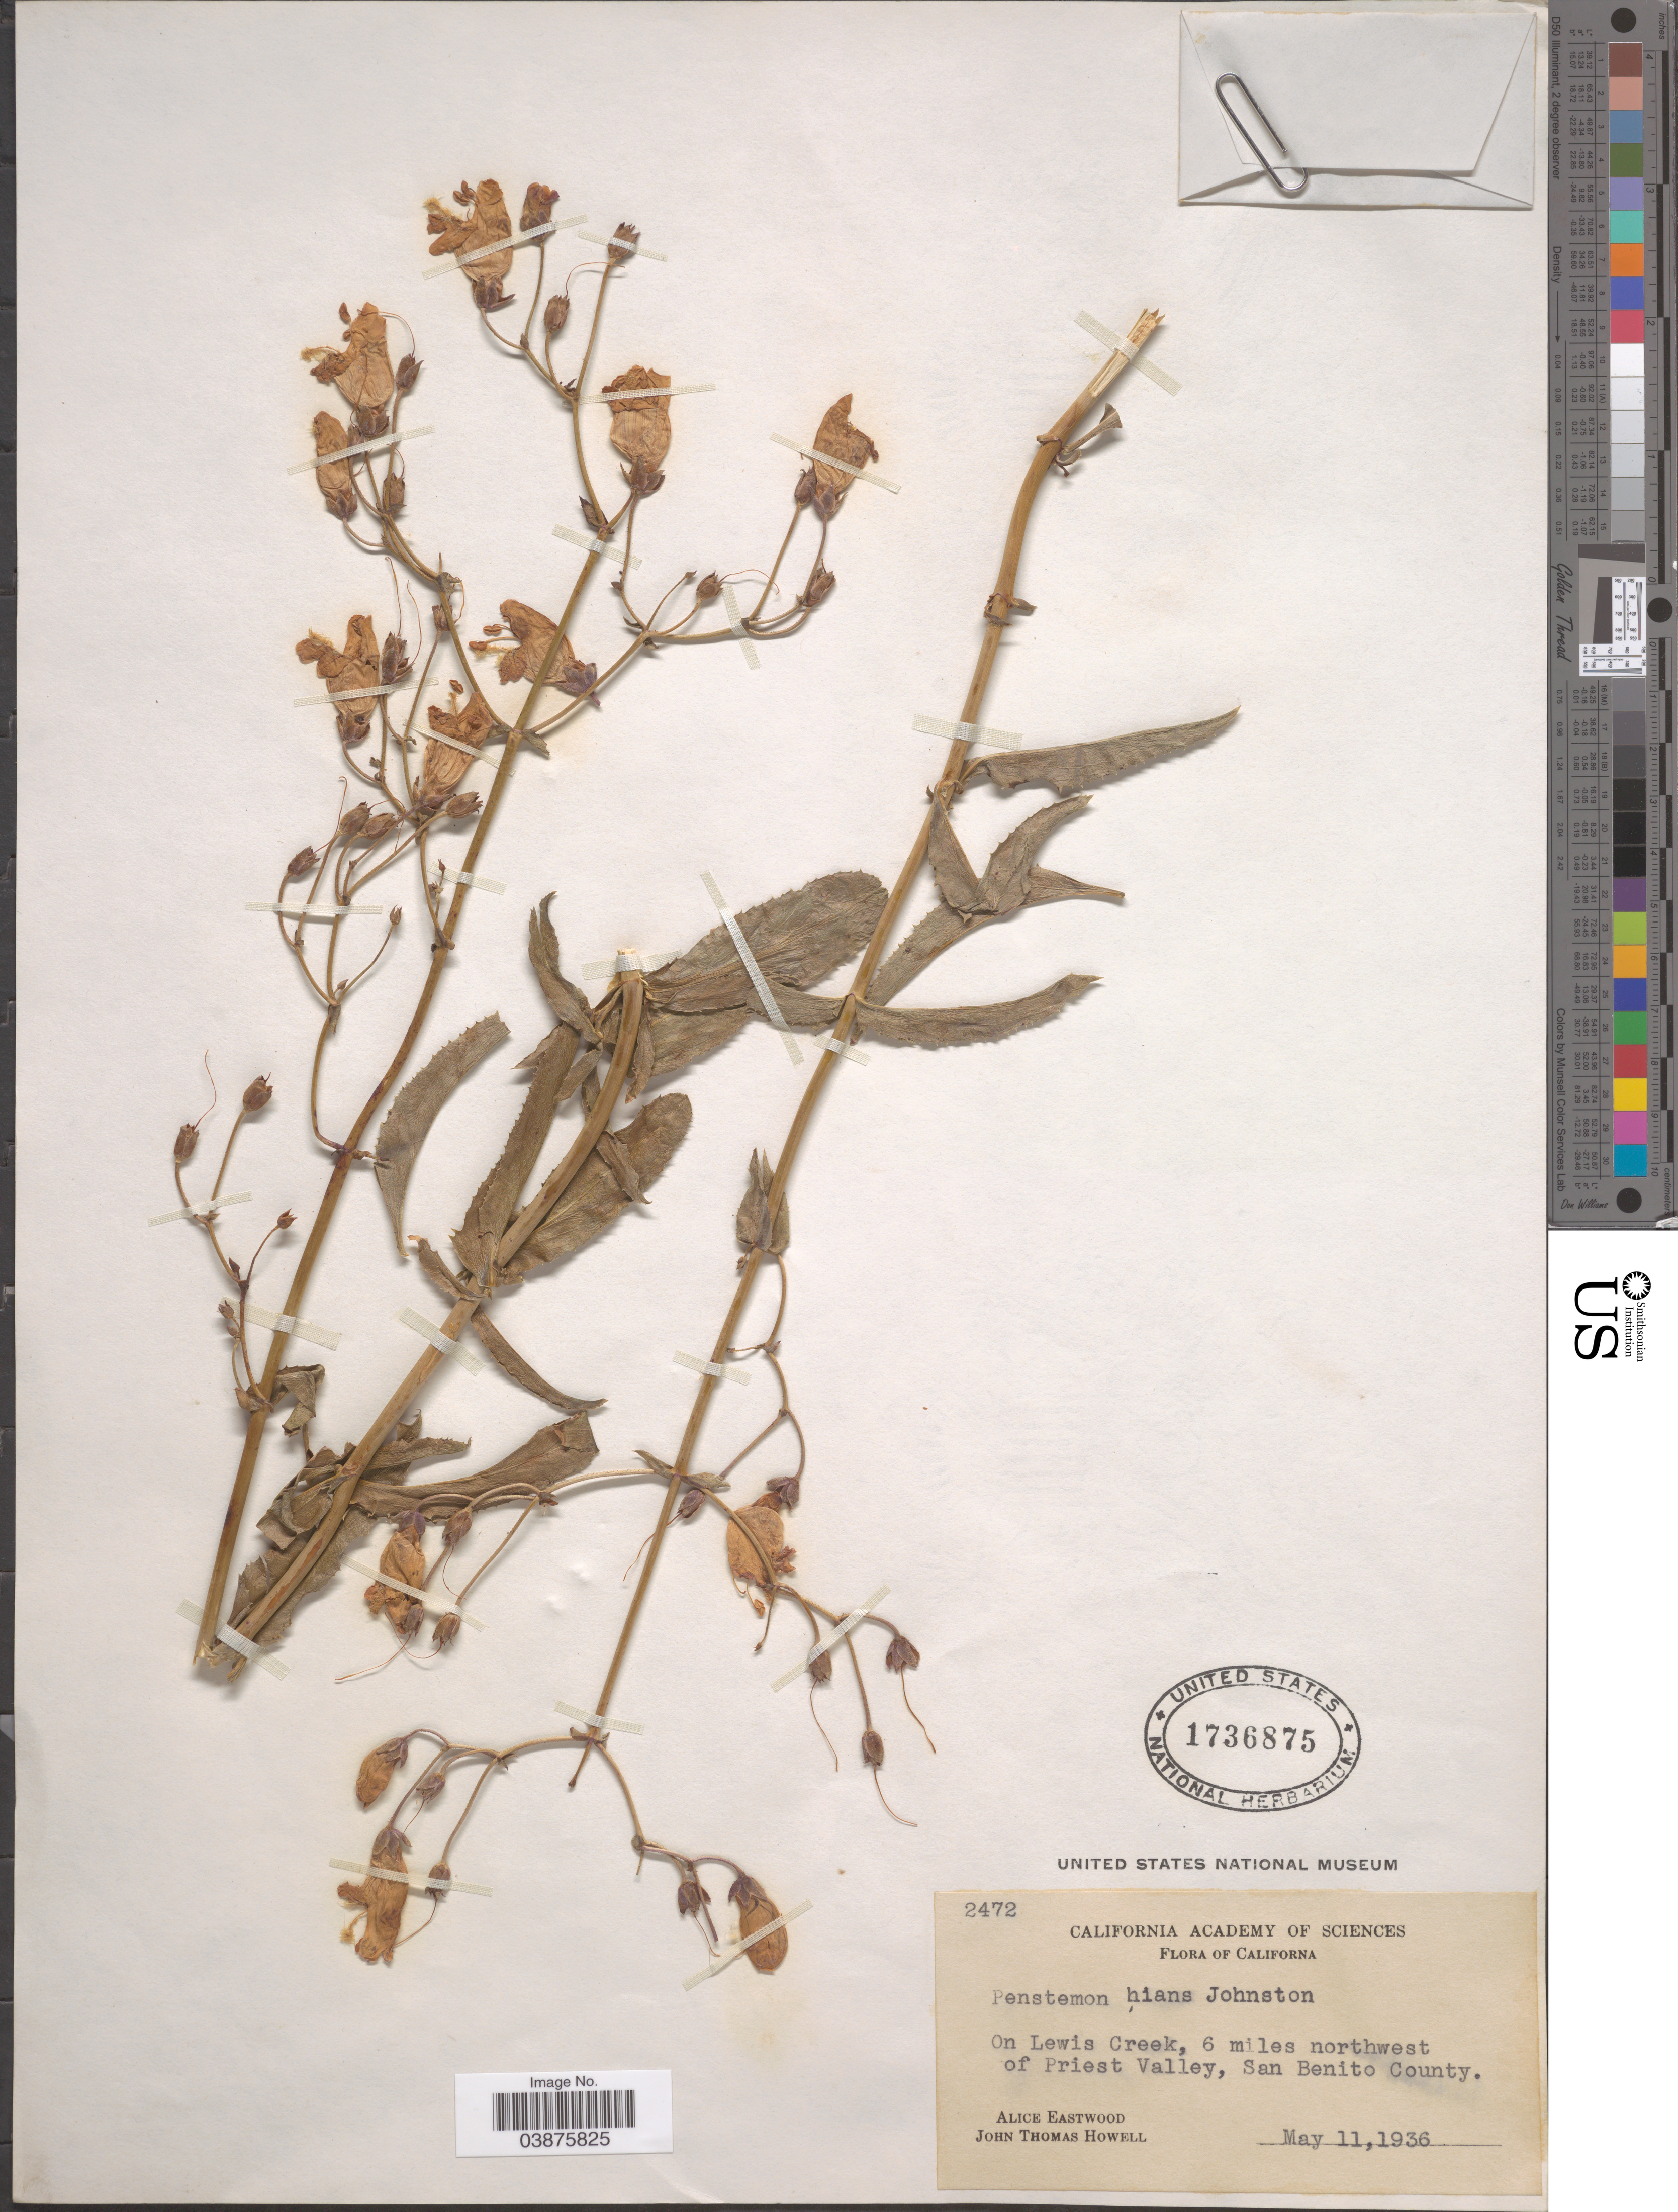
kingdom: Plantae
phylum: Tracheophyta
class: Magnoliopsida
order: Lamiales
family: Plantaginaceae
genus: Penstemon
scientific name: Penstemon hians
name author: I.M. Johnst.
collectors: A. Eastwood & J. T. Howell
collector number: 2472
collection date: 1936-05-11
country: United States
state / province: California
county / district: San Benito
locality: On Lewis Creek, 6 miles northwest of Priest Valley, San Benito County.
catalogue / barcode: US 1736875